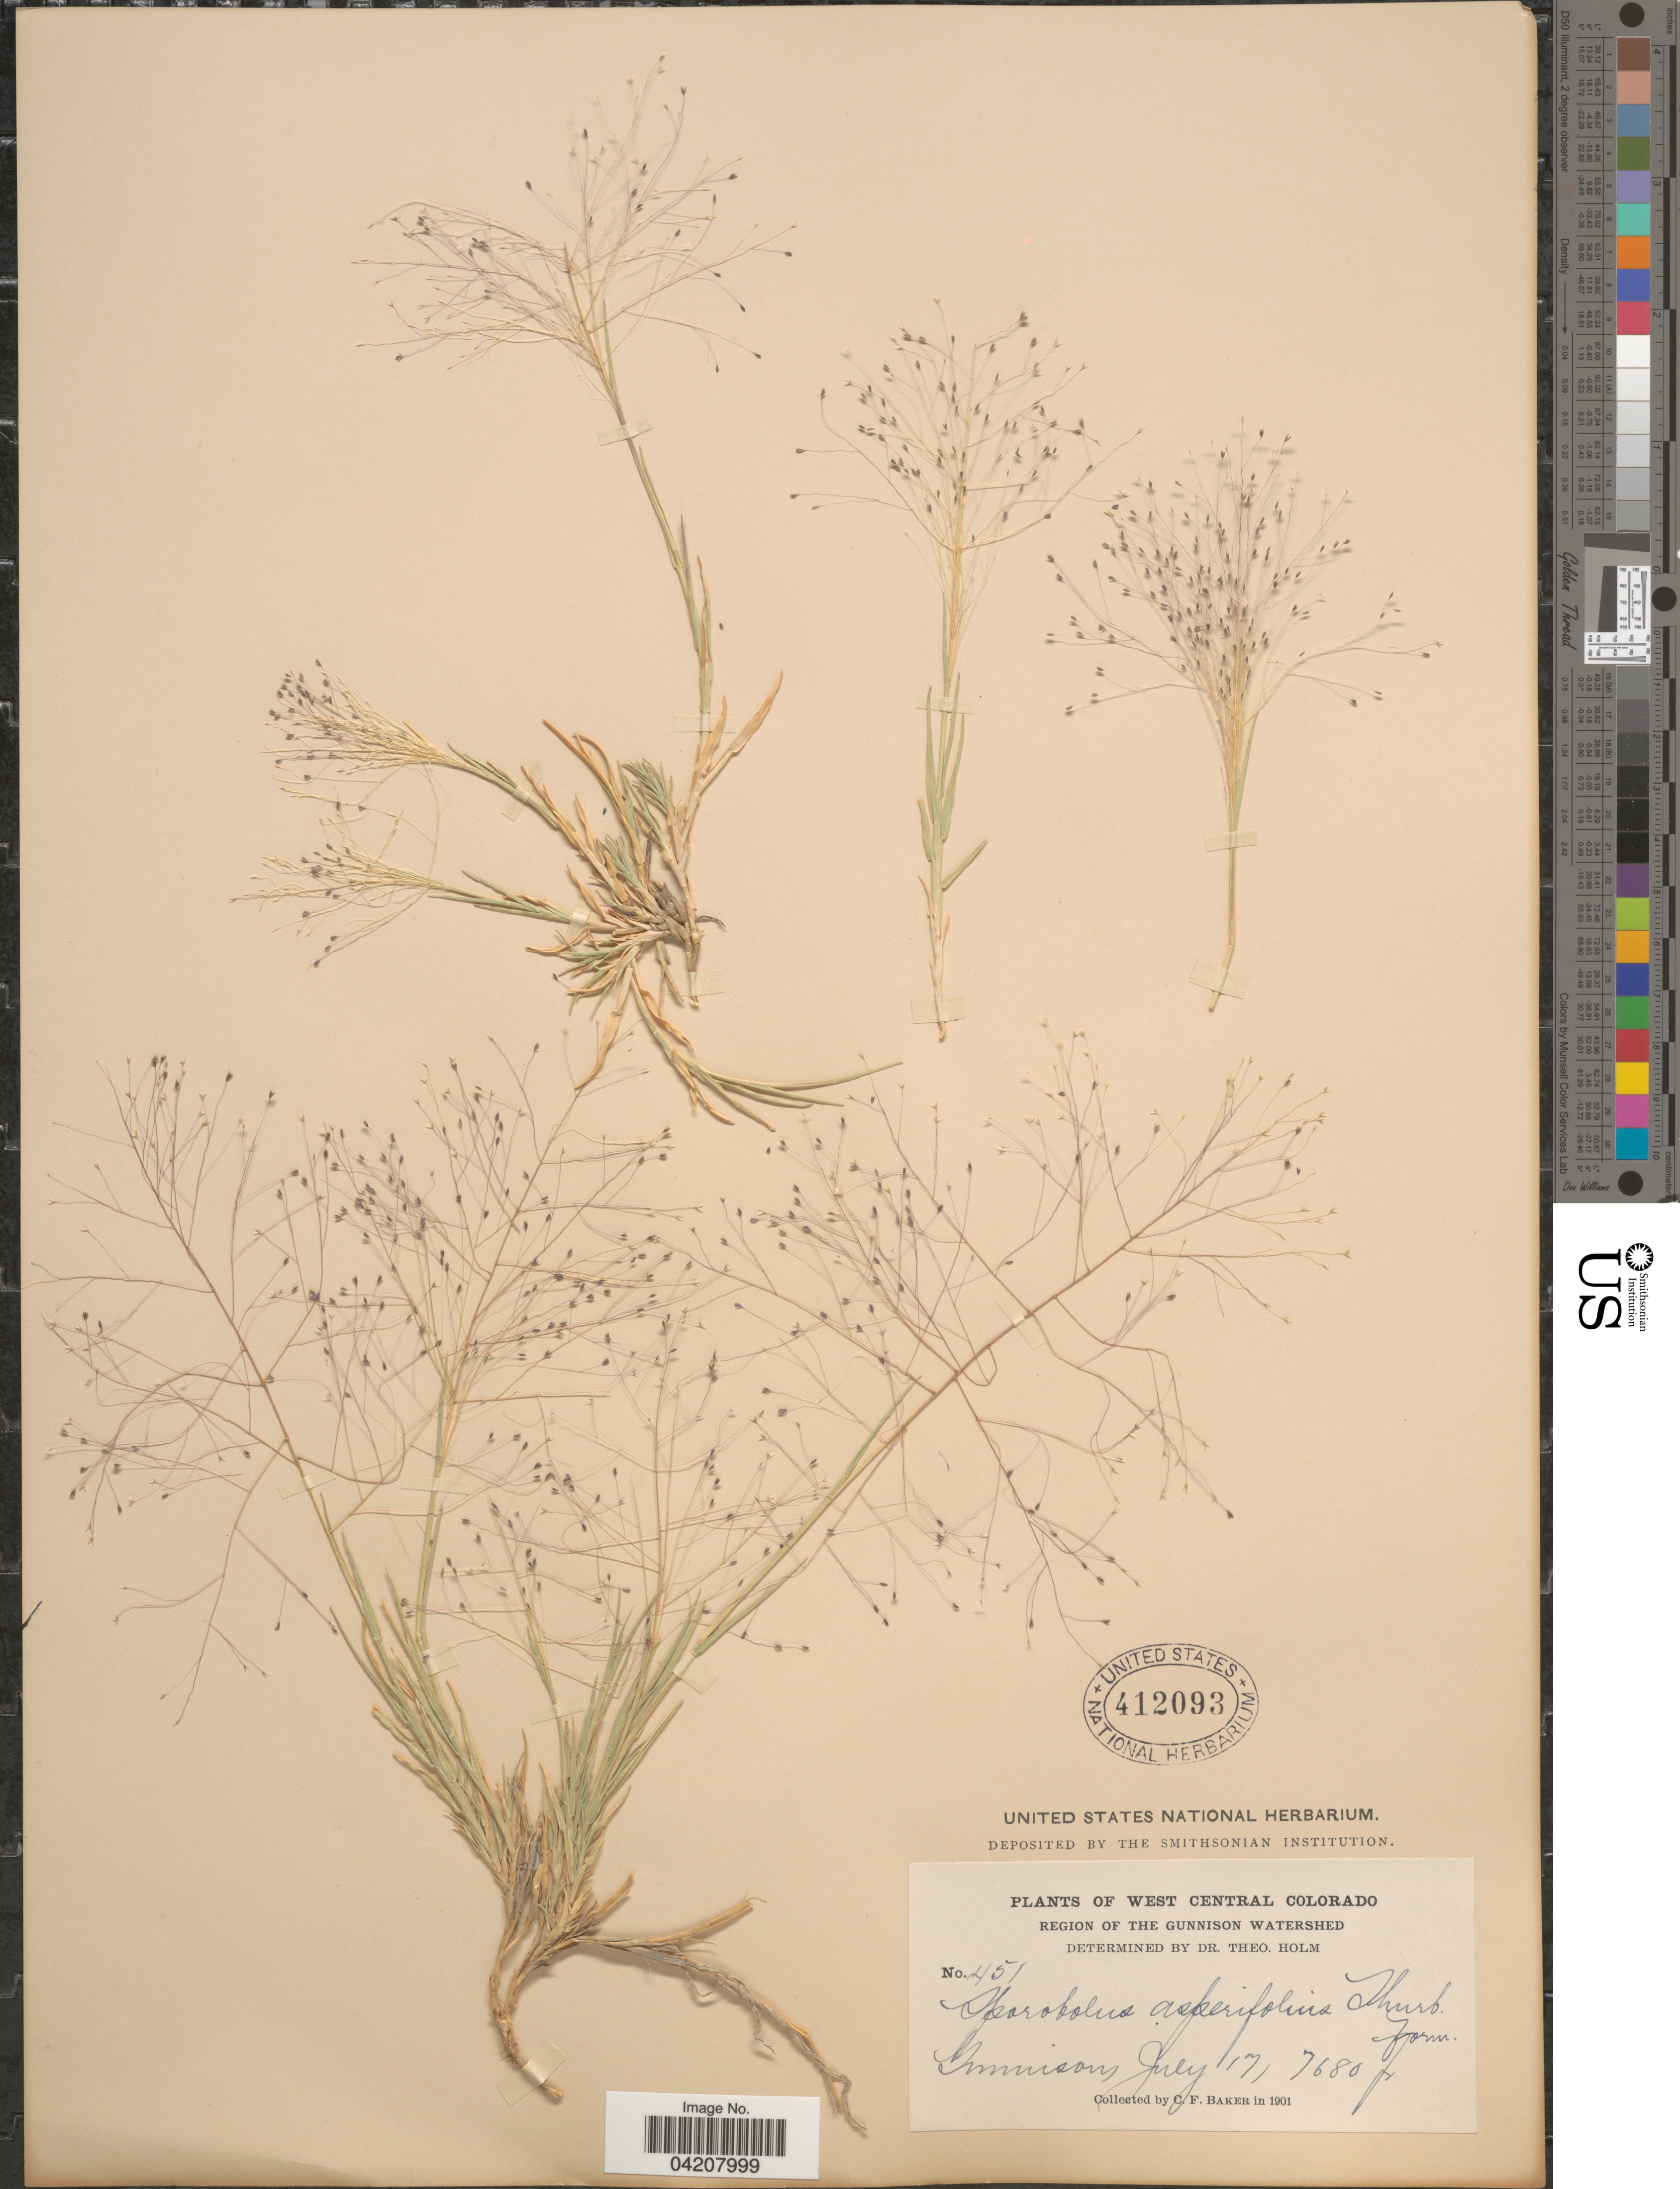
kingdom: Plantae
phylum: Tracheophyta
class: Liliopsida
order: Poales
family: Poaceae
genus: Muhlenbergia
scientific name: Muhlenbergia asperifolia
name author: (Nees & Meyen ex Trin.) Parodi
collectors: C. F. Baker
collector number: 451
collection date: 1901-07-17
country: United States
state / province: Colorado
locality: West Central Colorado. Region of the Gunnison Watershed. Gunnisons.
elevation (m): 2341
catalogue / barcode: US 412093